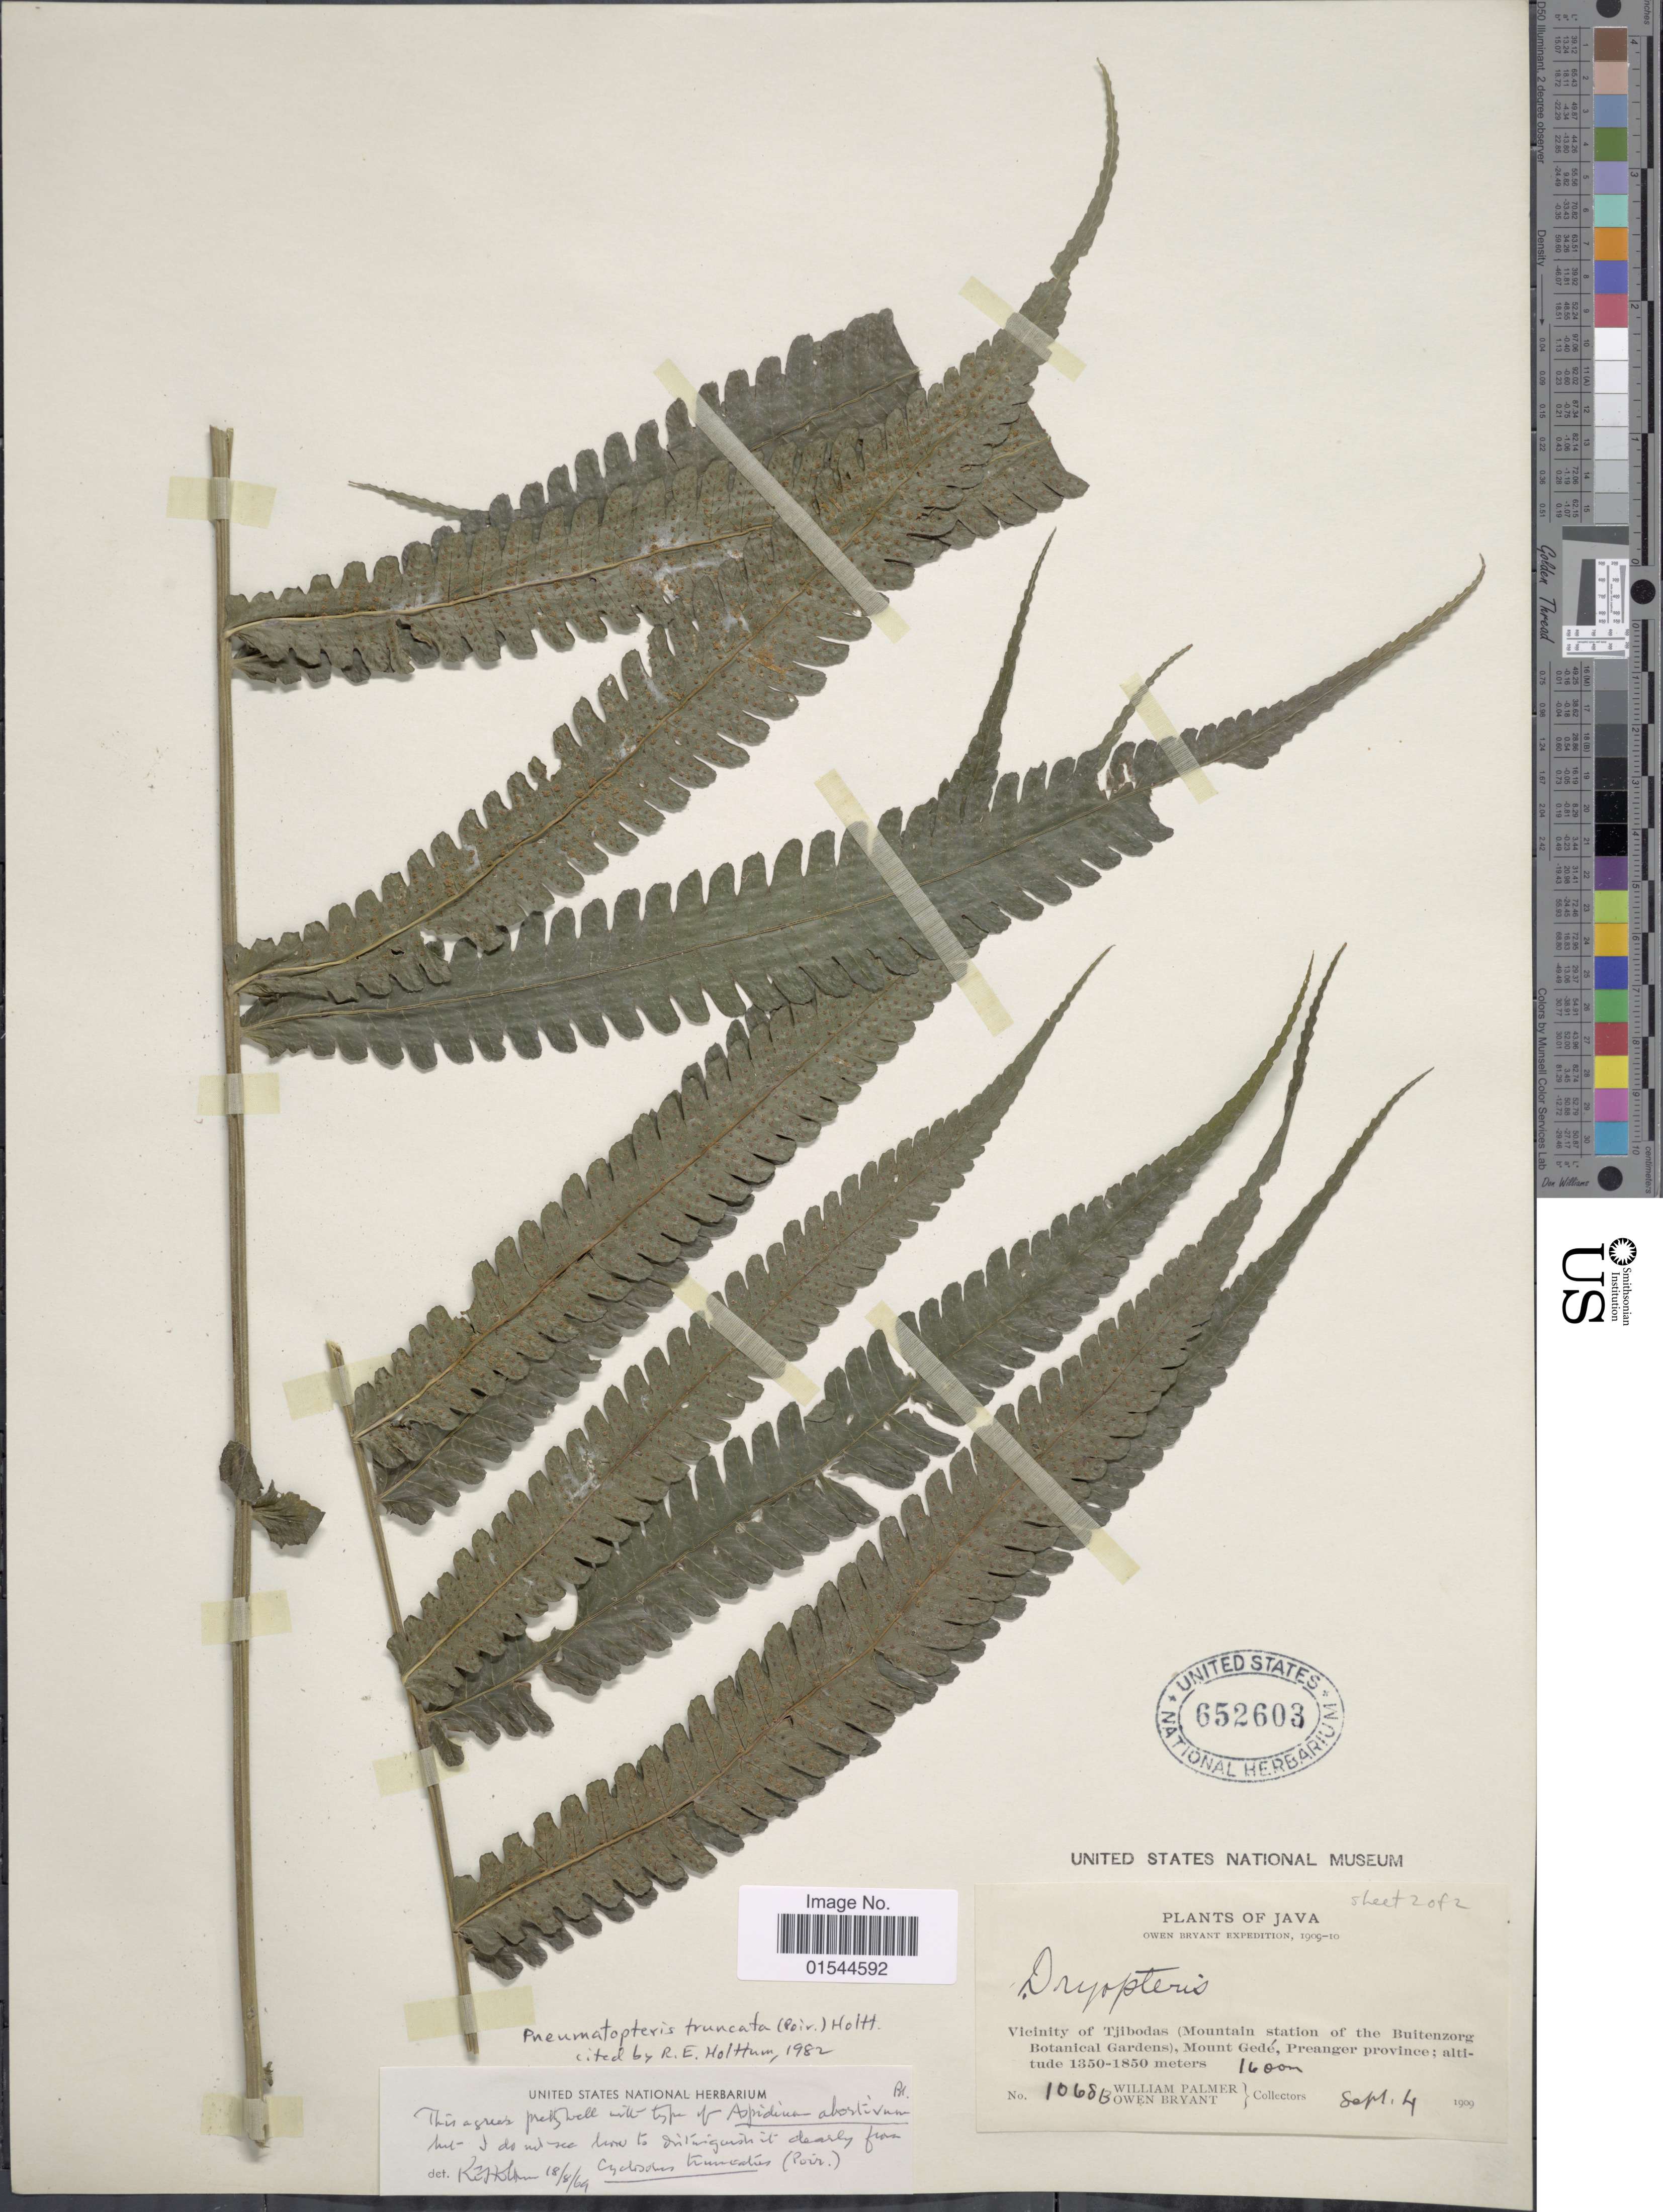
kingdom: Plantae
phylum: Tracheophyta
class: Polypodiopsida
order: Polypodiales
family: Thelypteridaceae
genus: Pneumatopteris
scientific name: Pneumatopteris truncata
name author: (Poir.) Holttum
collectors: W. Palmer & O. Bryant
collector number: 1068B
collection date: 1909-09-04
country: Indonesia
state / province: Java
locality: Vicinity of Tjibodas (Mountain station of the Buitenzorg Botanical Gardens), Mount Gede, Preanger province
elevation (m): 1600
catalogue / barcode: US 652603